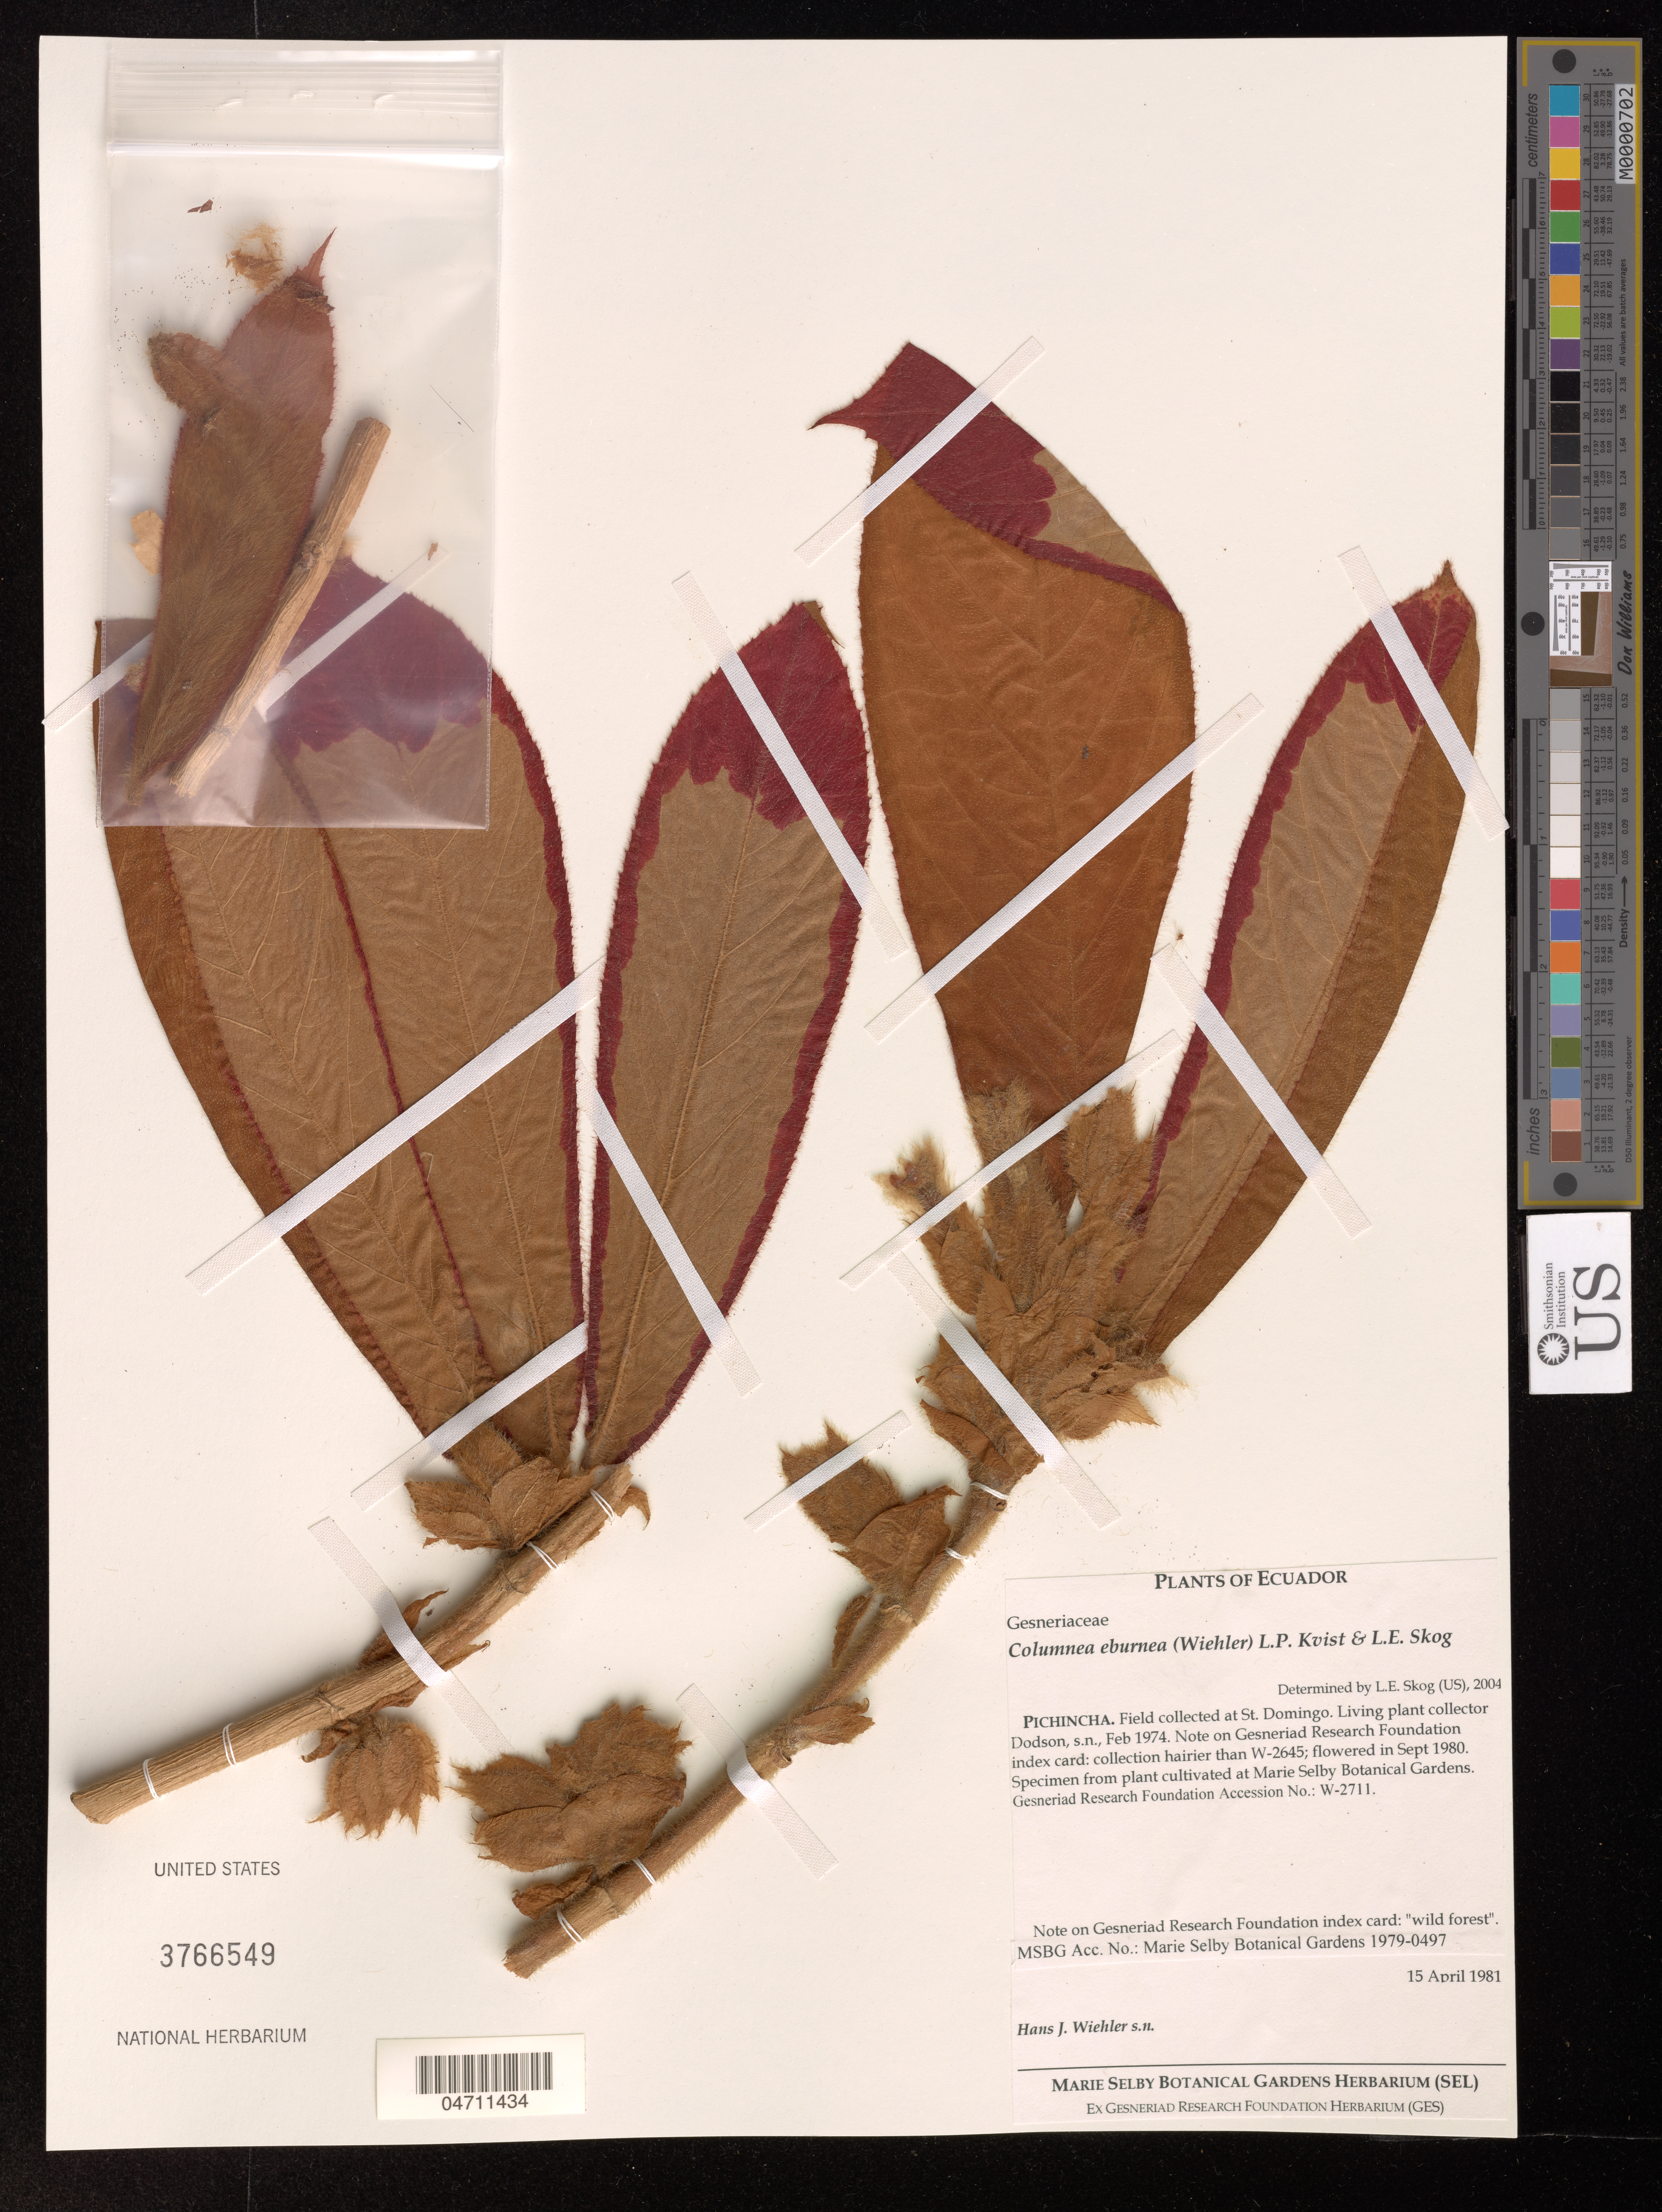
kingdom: Plantae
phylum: Tracheophyta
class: Magnoliopsida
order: Lamiales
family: Gesneriaceae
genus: Columnea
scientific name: Columnea eburnea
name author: (Wiehler) L.P. Kvist & L.E. Skog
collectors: H. J. Wiehler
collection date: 1981-04-15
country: Ecuador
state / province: Pichincha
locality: At St. Domingo.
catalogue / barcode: US 3766549